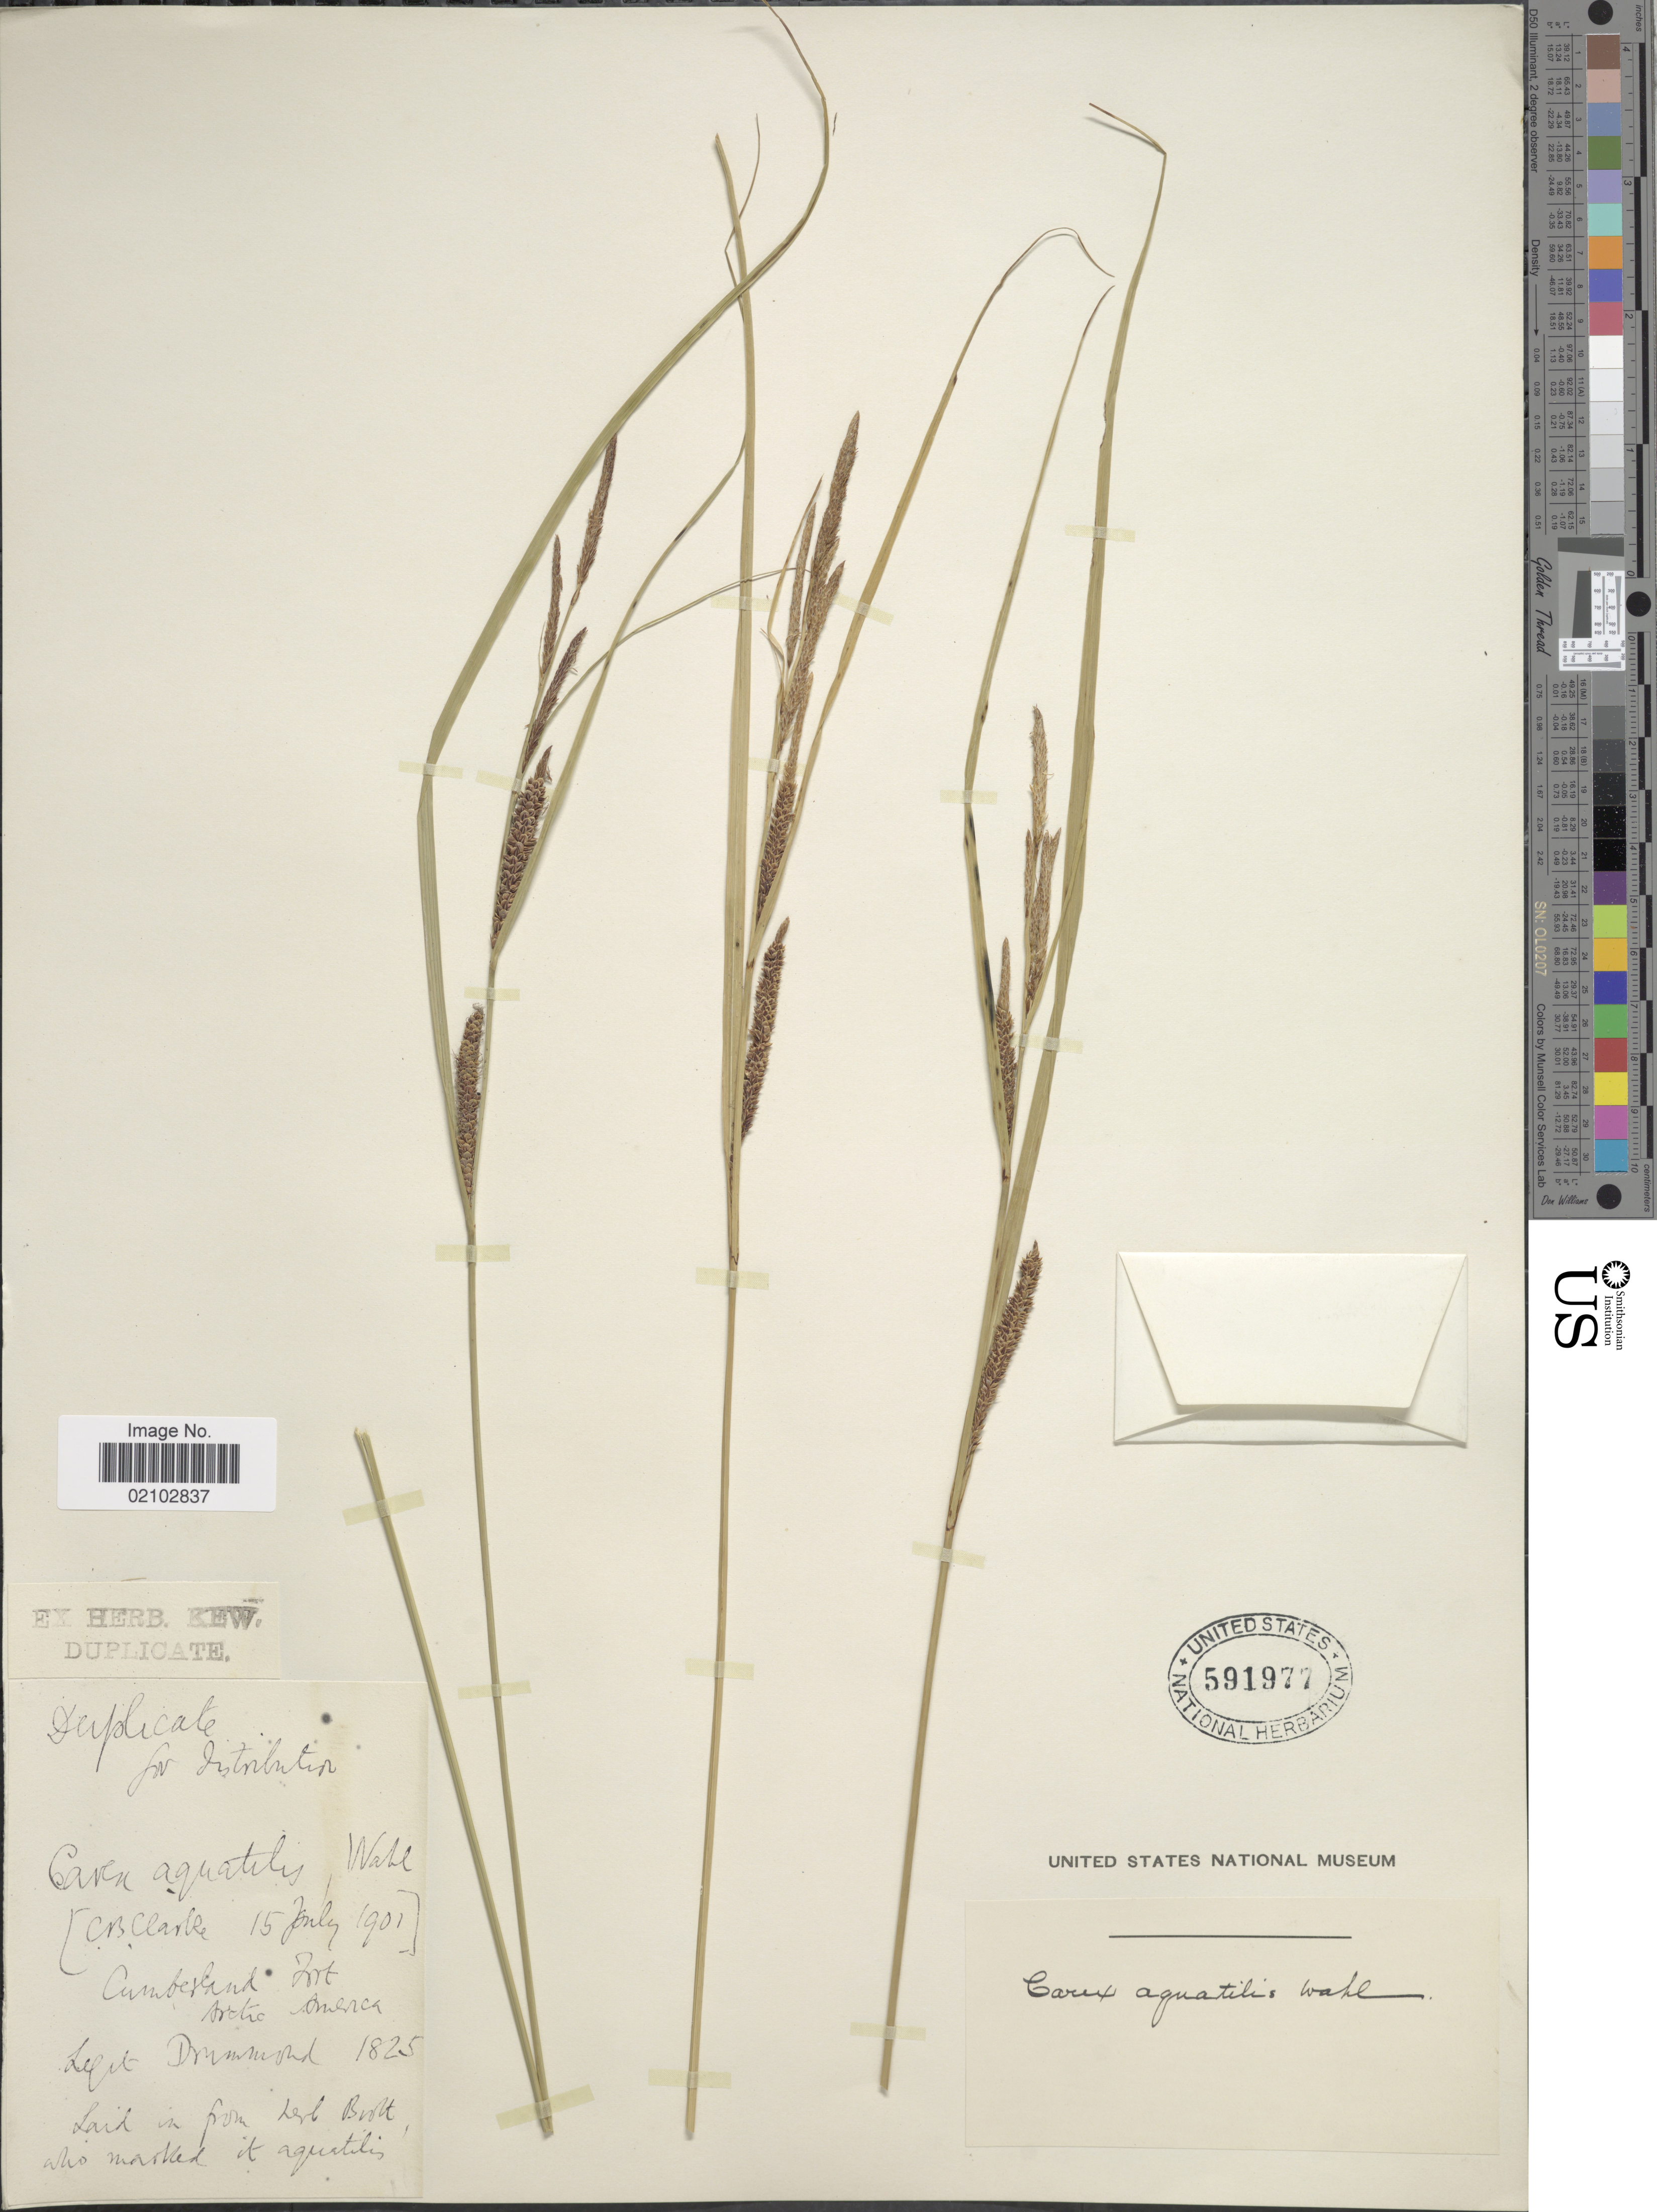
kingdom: Plantae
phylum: Tracheophyta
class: Liliopsida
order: Poales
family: Cyperaceae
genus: Carex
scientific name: Carex aquatilis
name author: Wahlenb.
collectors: -. Drummond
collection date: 1825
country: Canada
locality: Cumberland Fort Arctic America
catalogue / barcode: US 591977